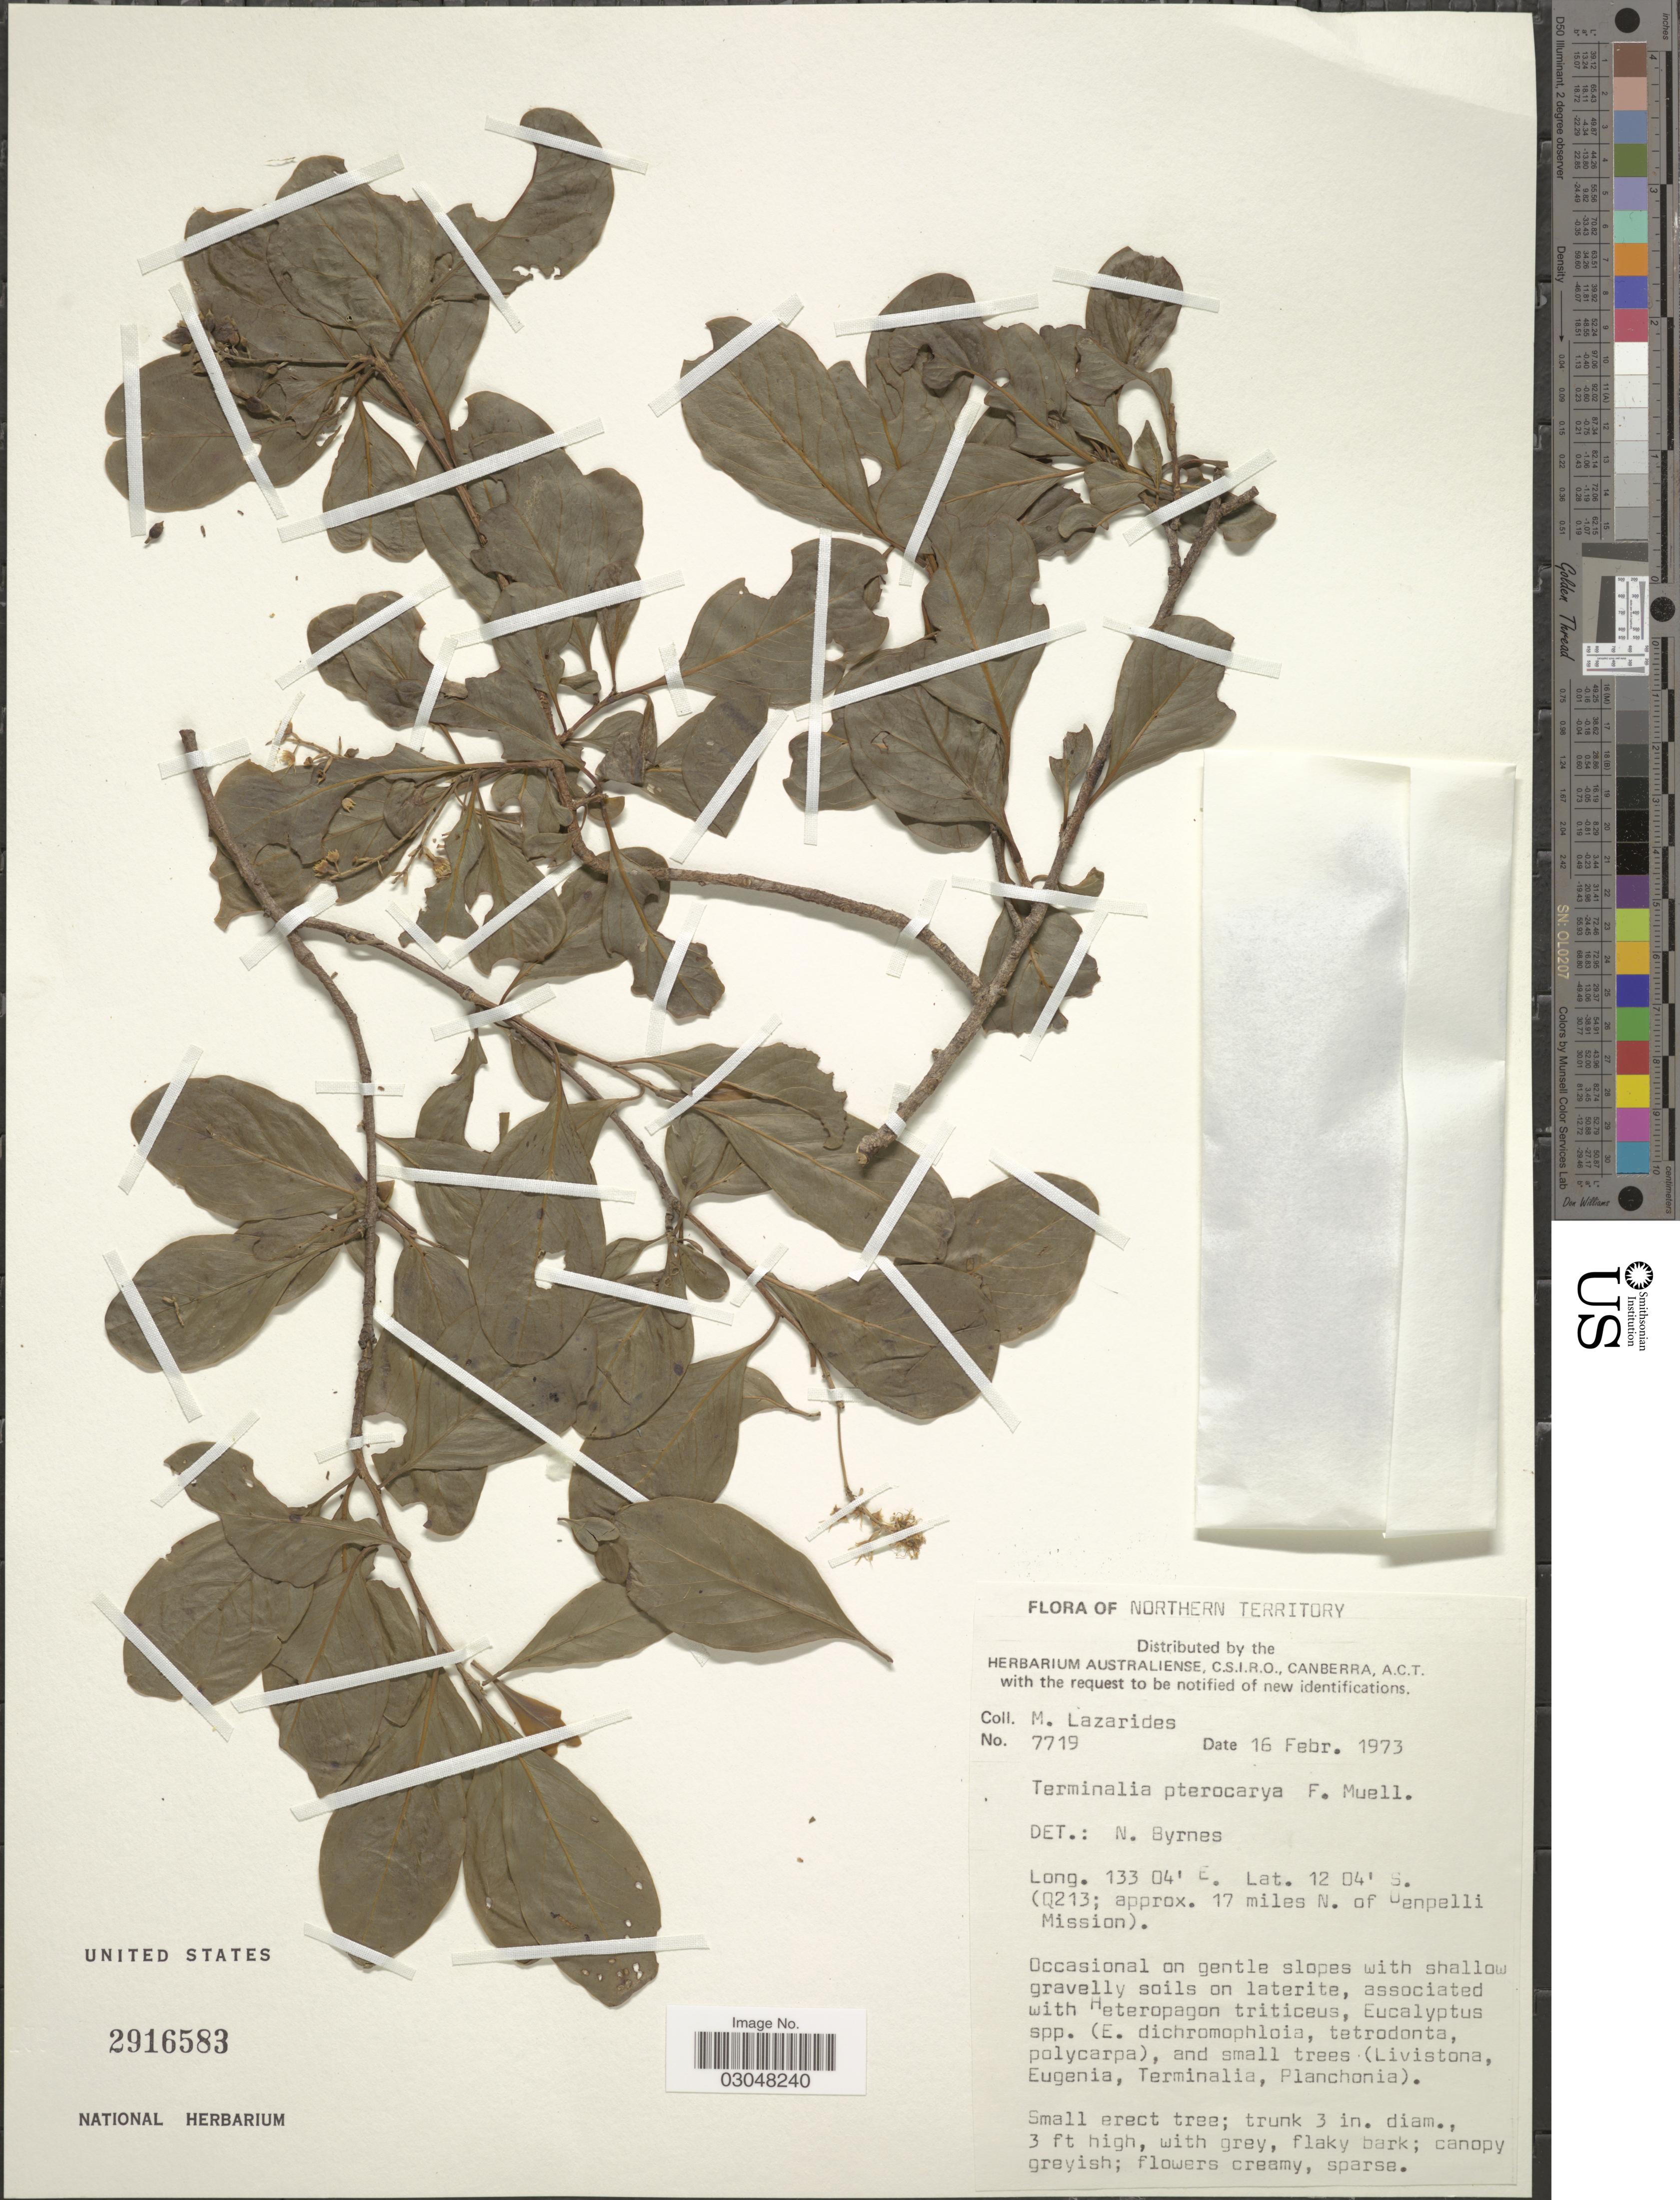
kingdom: Plantae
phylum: Tracheophyta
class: Magnoliopsida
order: Myrtales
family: Combretaceae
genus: Terminalia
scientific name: Terminalia pterocarpa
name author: Benth.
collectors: M. Lazarides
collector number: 7719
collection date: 1973-02-16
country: Australia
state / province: Northern Territory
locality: Q213; approx. 17 miles N. of Oenpelli Mission).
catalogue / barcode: US 2916583